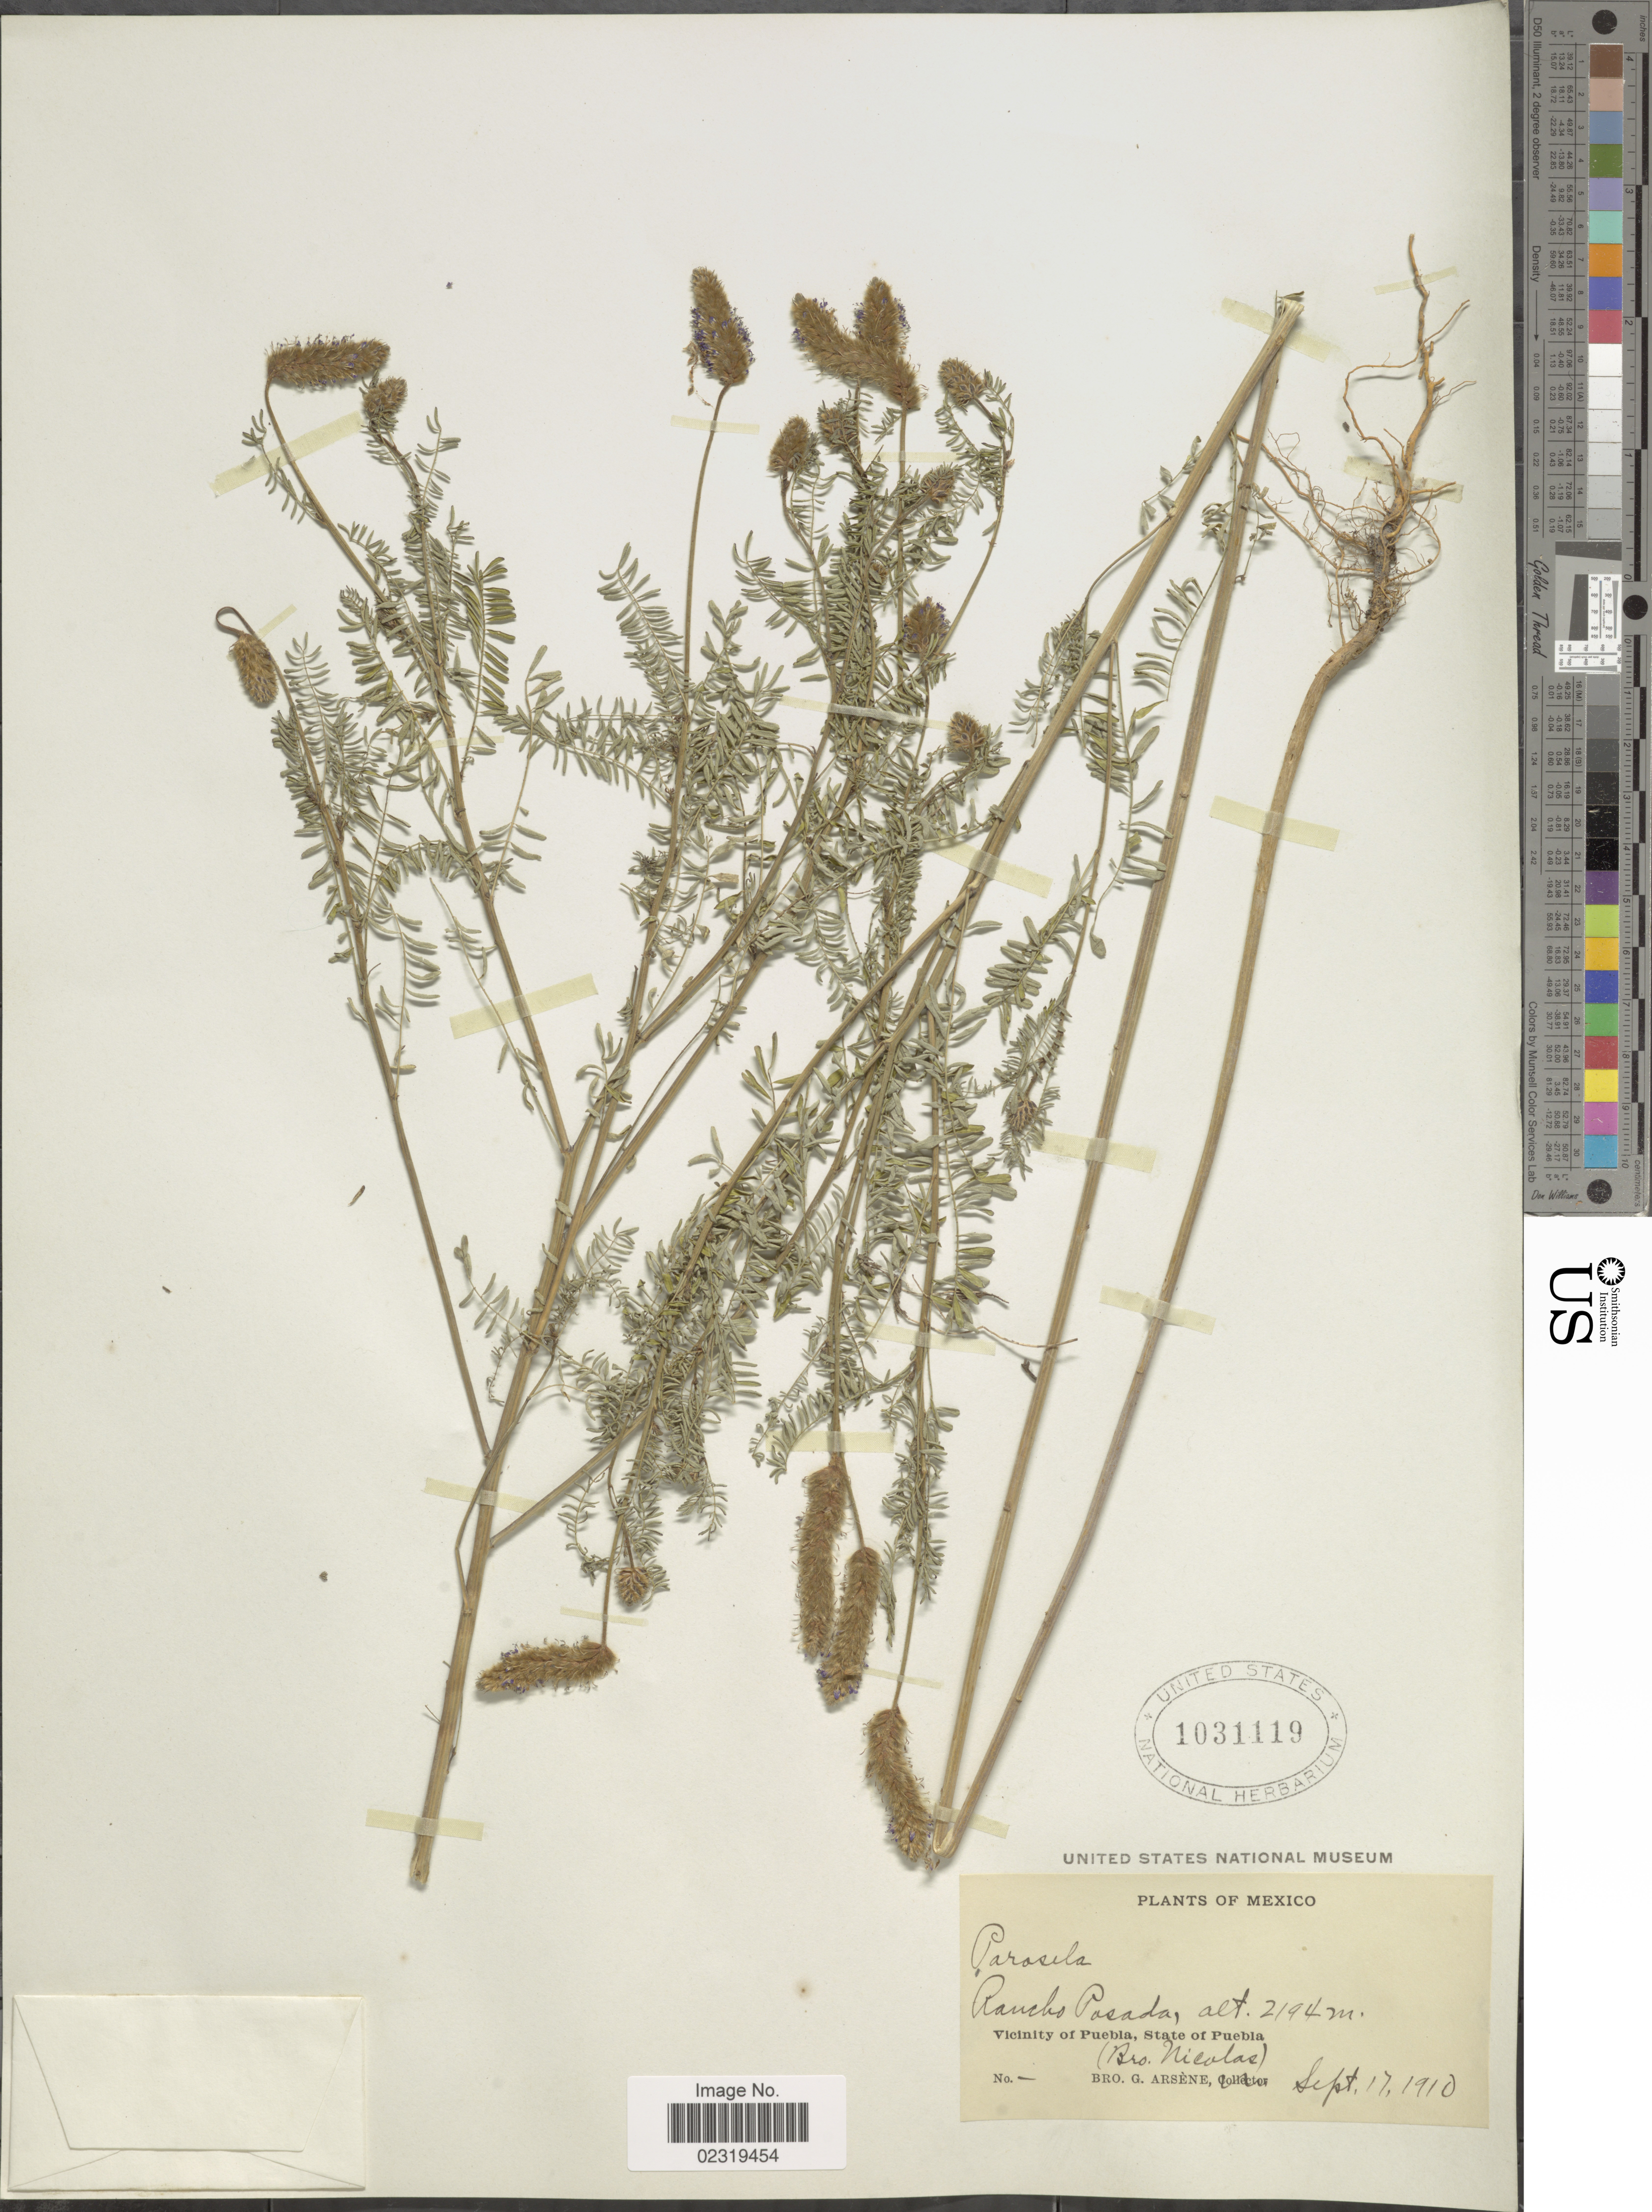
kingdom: Plantae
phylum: Tracheophyta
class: Magnoliopsida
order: Fabales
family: Fabaceae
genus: Dalea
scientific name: Dalea leporina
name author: (Aiton) Bullock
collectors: Bro. Nicolas & Bro. G. Arsène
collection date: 1910-09-17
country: Mexico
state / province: Puebla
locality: Rancho Pasada, Vicinity of Puebla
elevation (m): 2194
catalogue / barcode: US 1031119